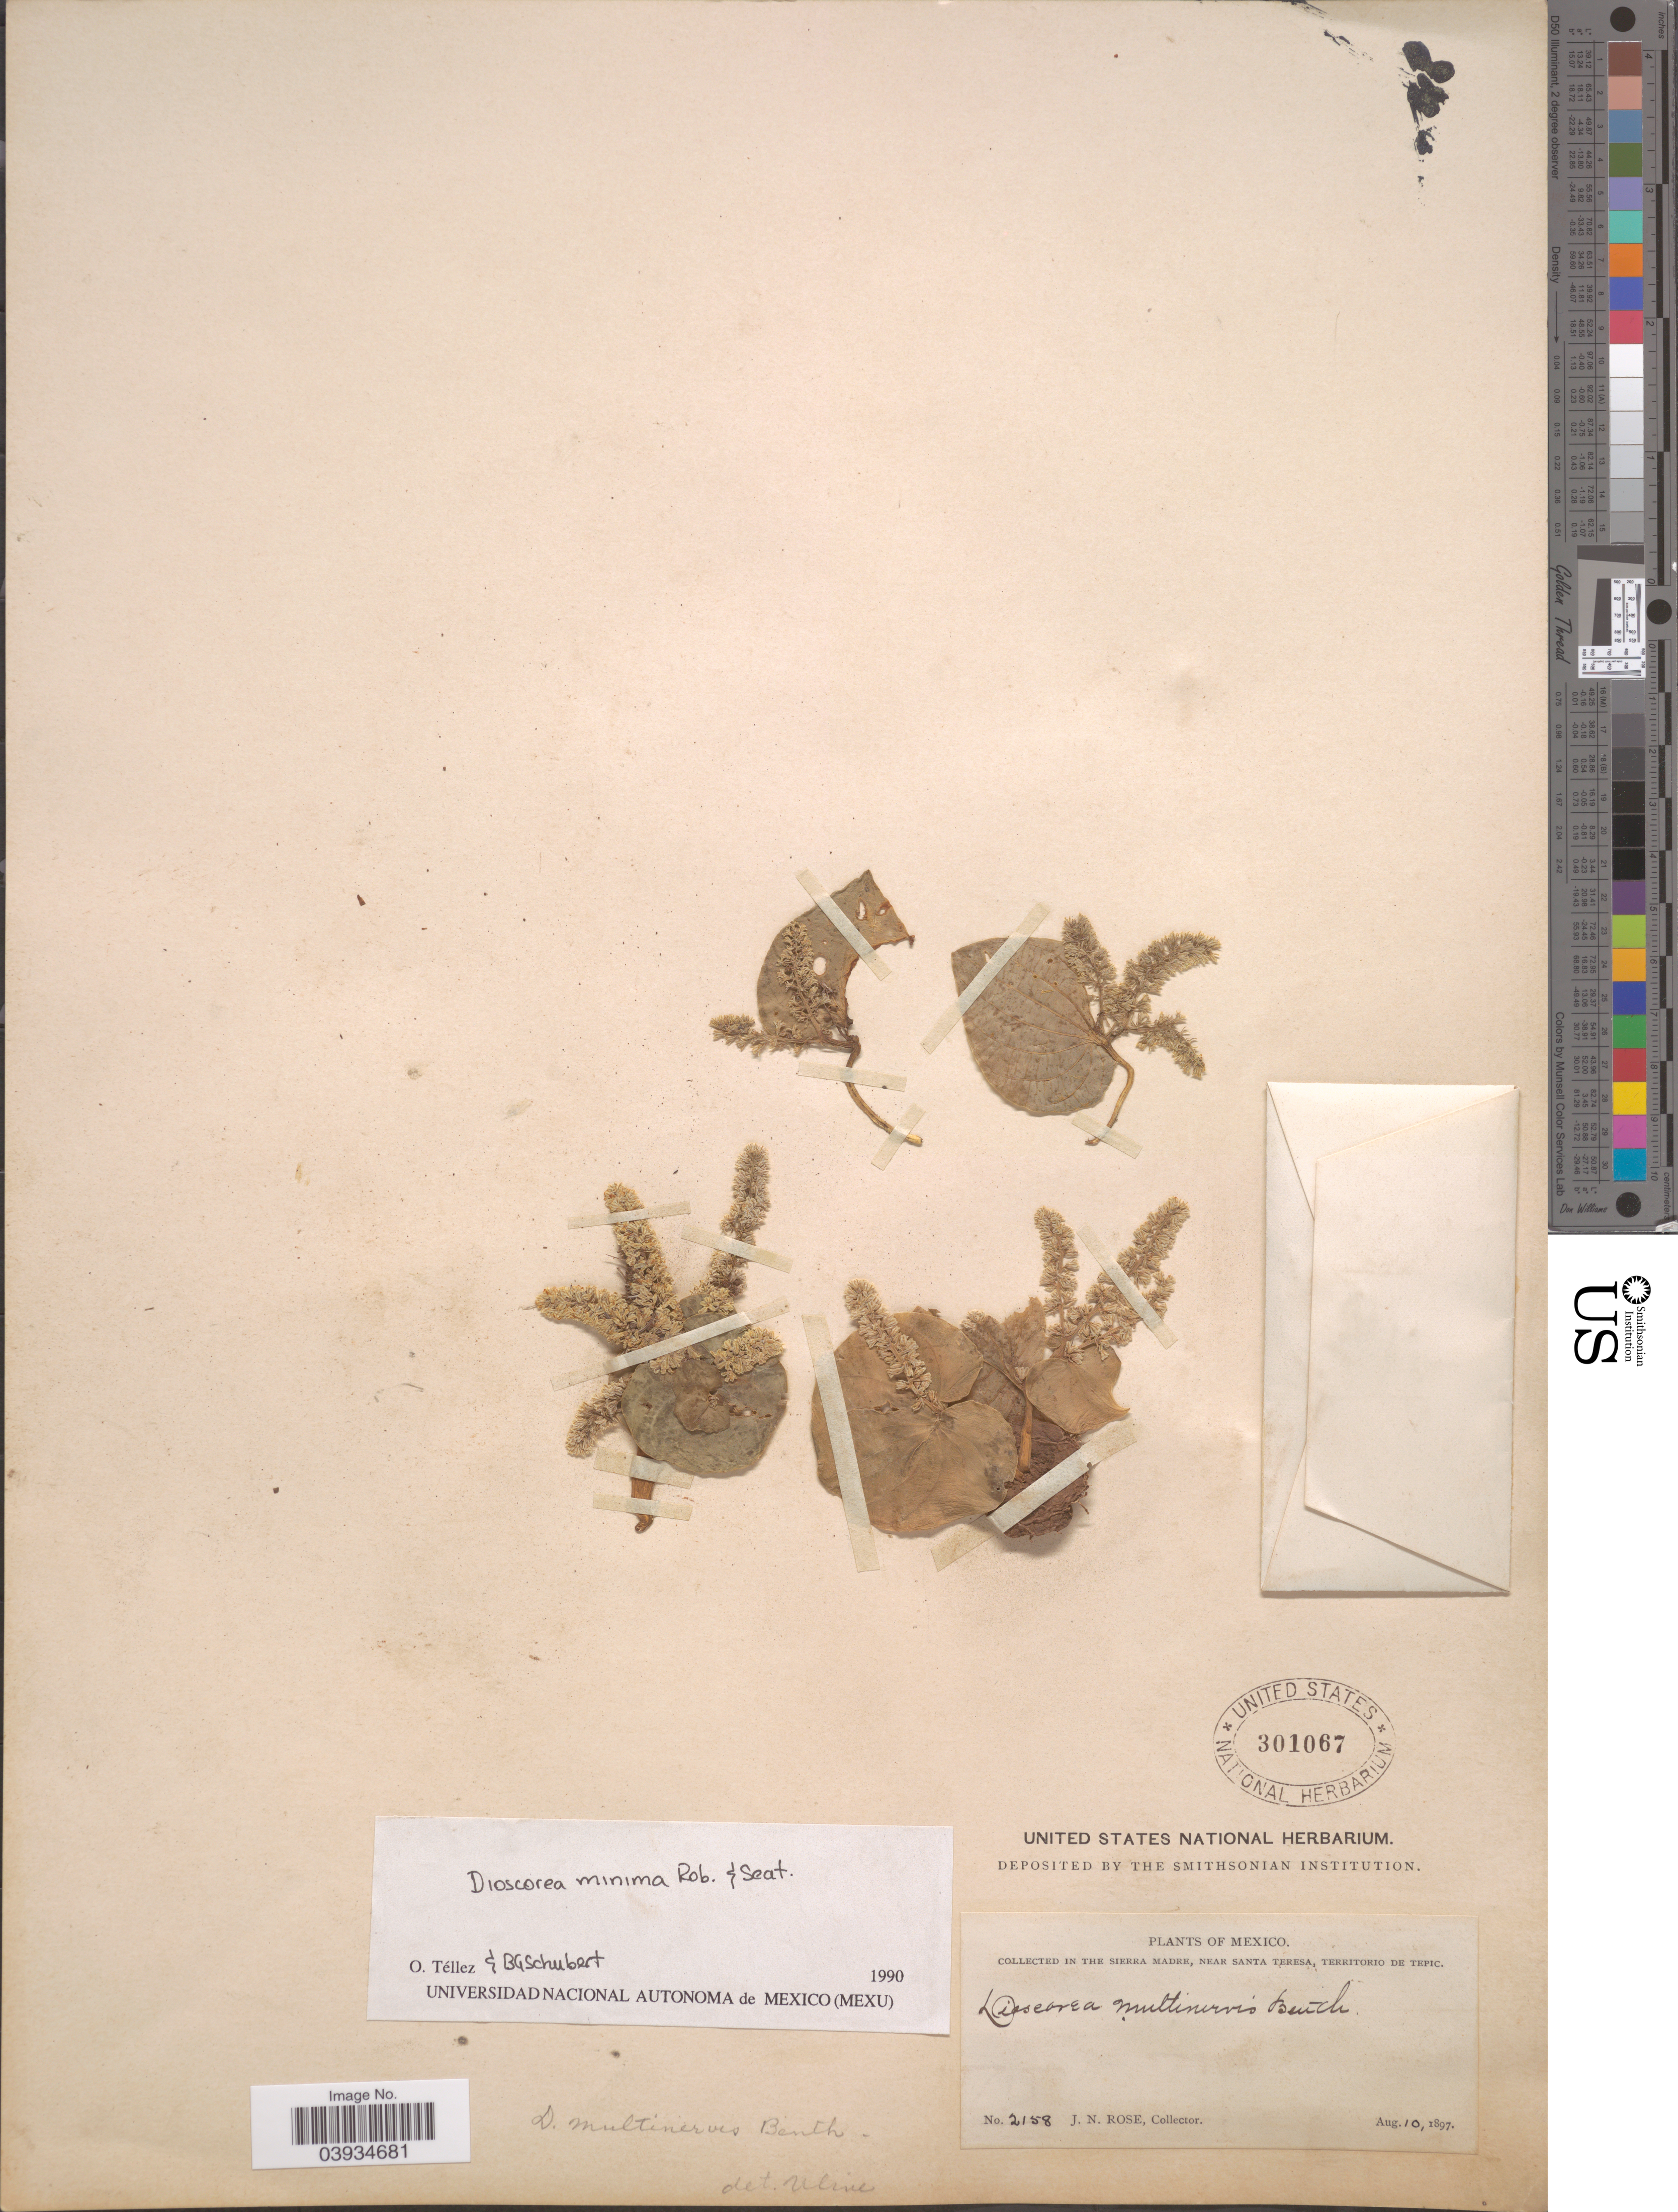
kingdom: Plantae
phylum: Tracheophyta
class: Liliopsida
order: Dioscoreales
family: Dioscoreaceae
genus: Dioscorea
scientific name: Dioscorea minima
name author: B.L. Rob. & Seaton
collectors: J. N. Rose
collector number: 2158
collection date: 1897-08-10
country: Mexico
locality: The Sierra Madre, near Santa Teresa, Territorio de Tepic.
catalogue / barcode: US 301067